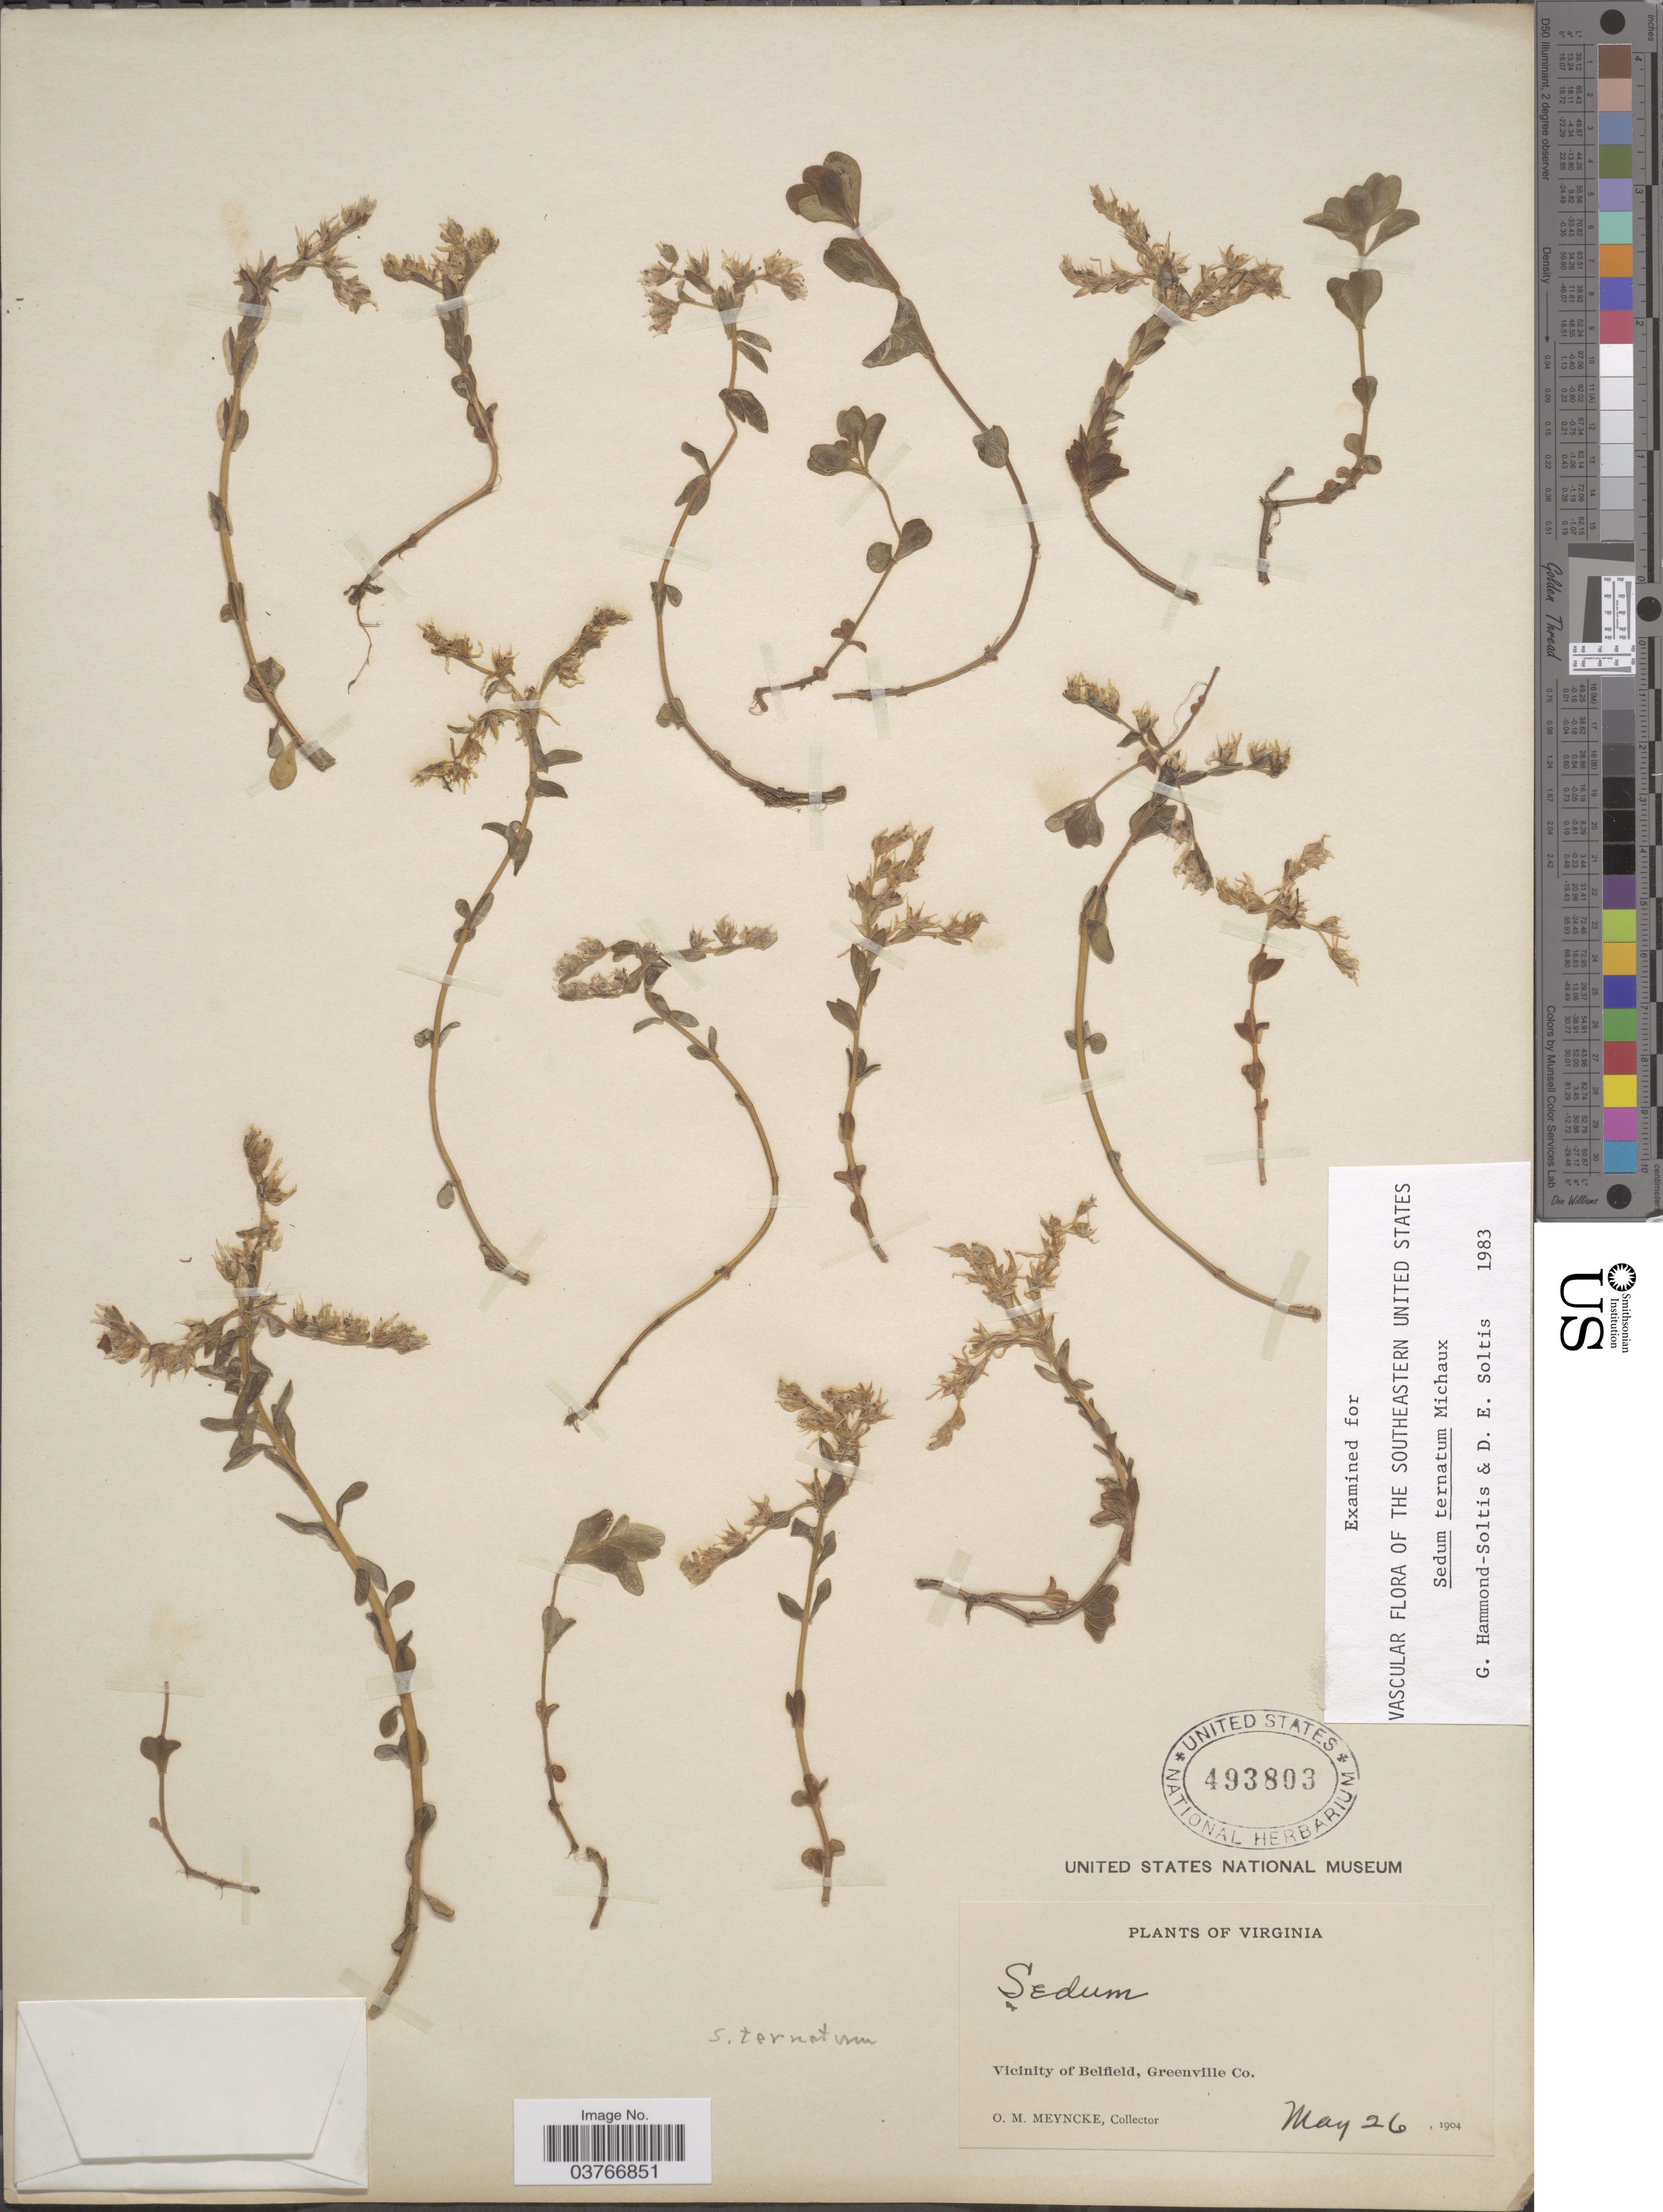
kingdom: Plantae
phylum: Tracheophyta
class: Magnoliopsida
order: Saxifragales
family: Crassulaceae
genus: Sedum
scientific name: Sedum ternatum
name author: Michx.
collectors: O. Meyncke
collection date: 1904-05-26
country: United States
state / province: Virginia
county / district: Greensville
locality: Vicinity of Belfield, Greenville Co.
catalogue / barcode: US 493803